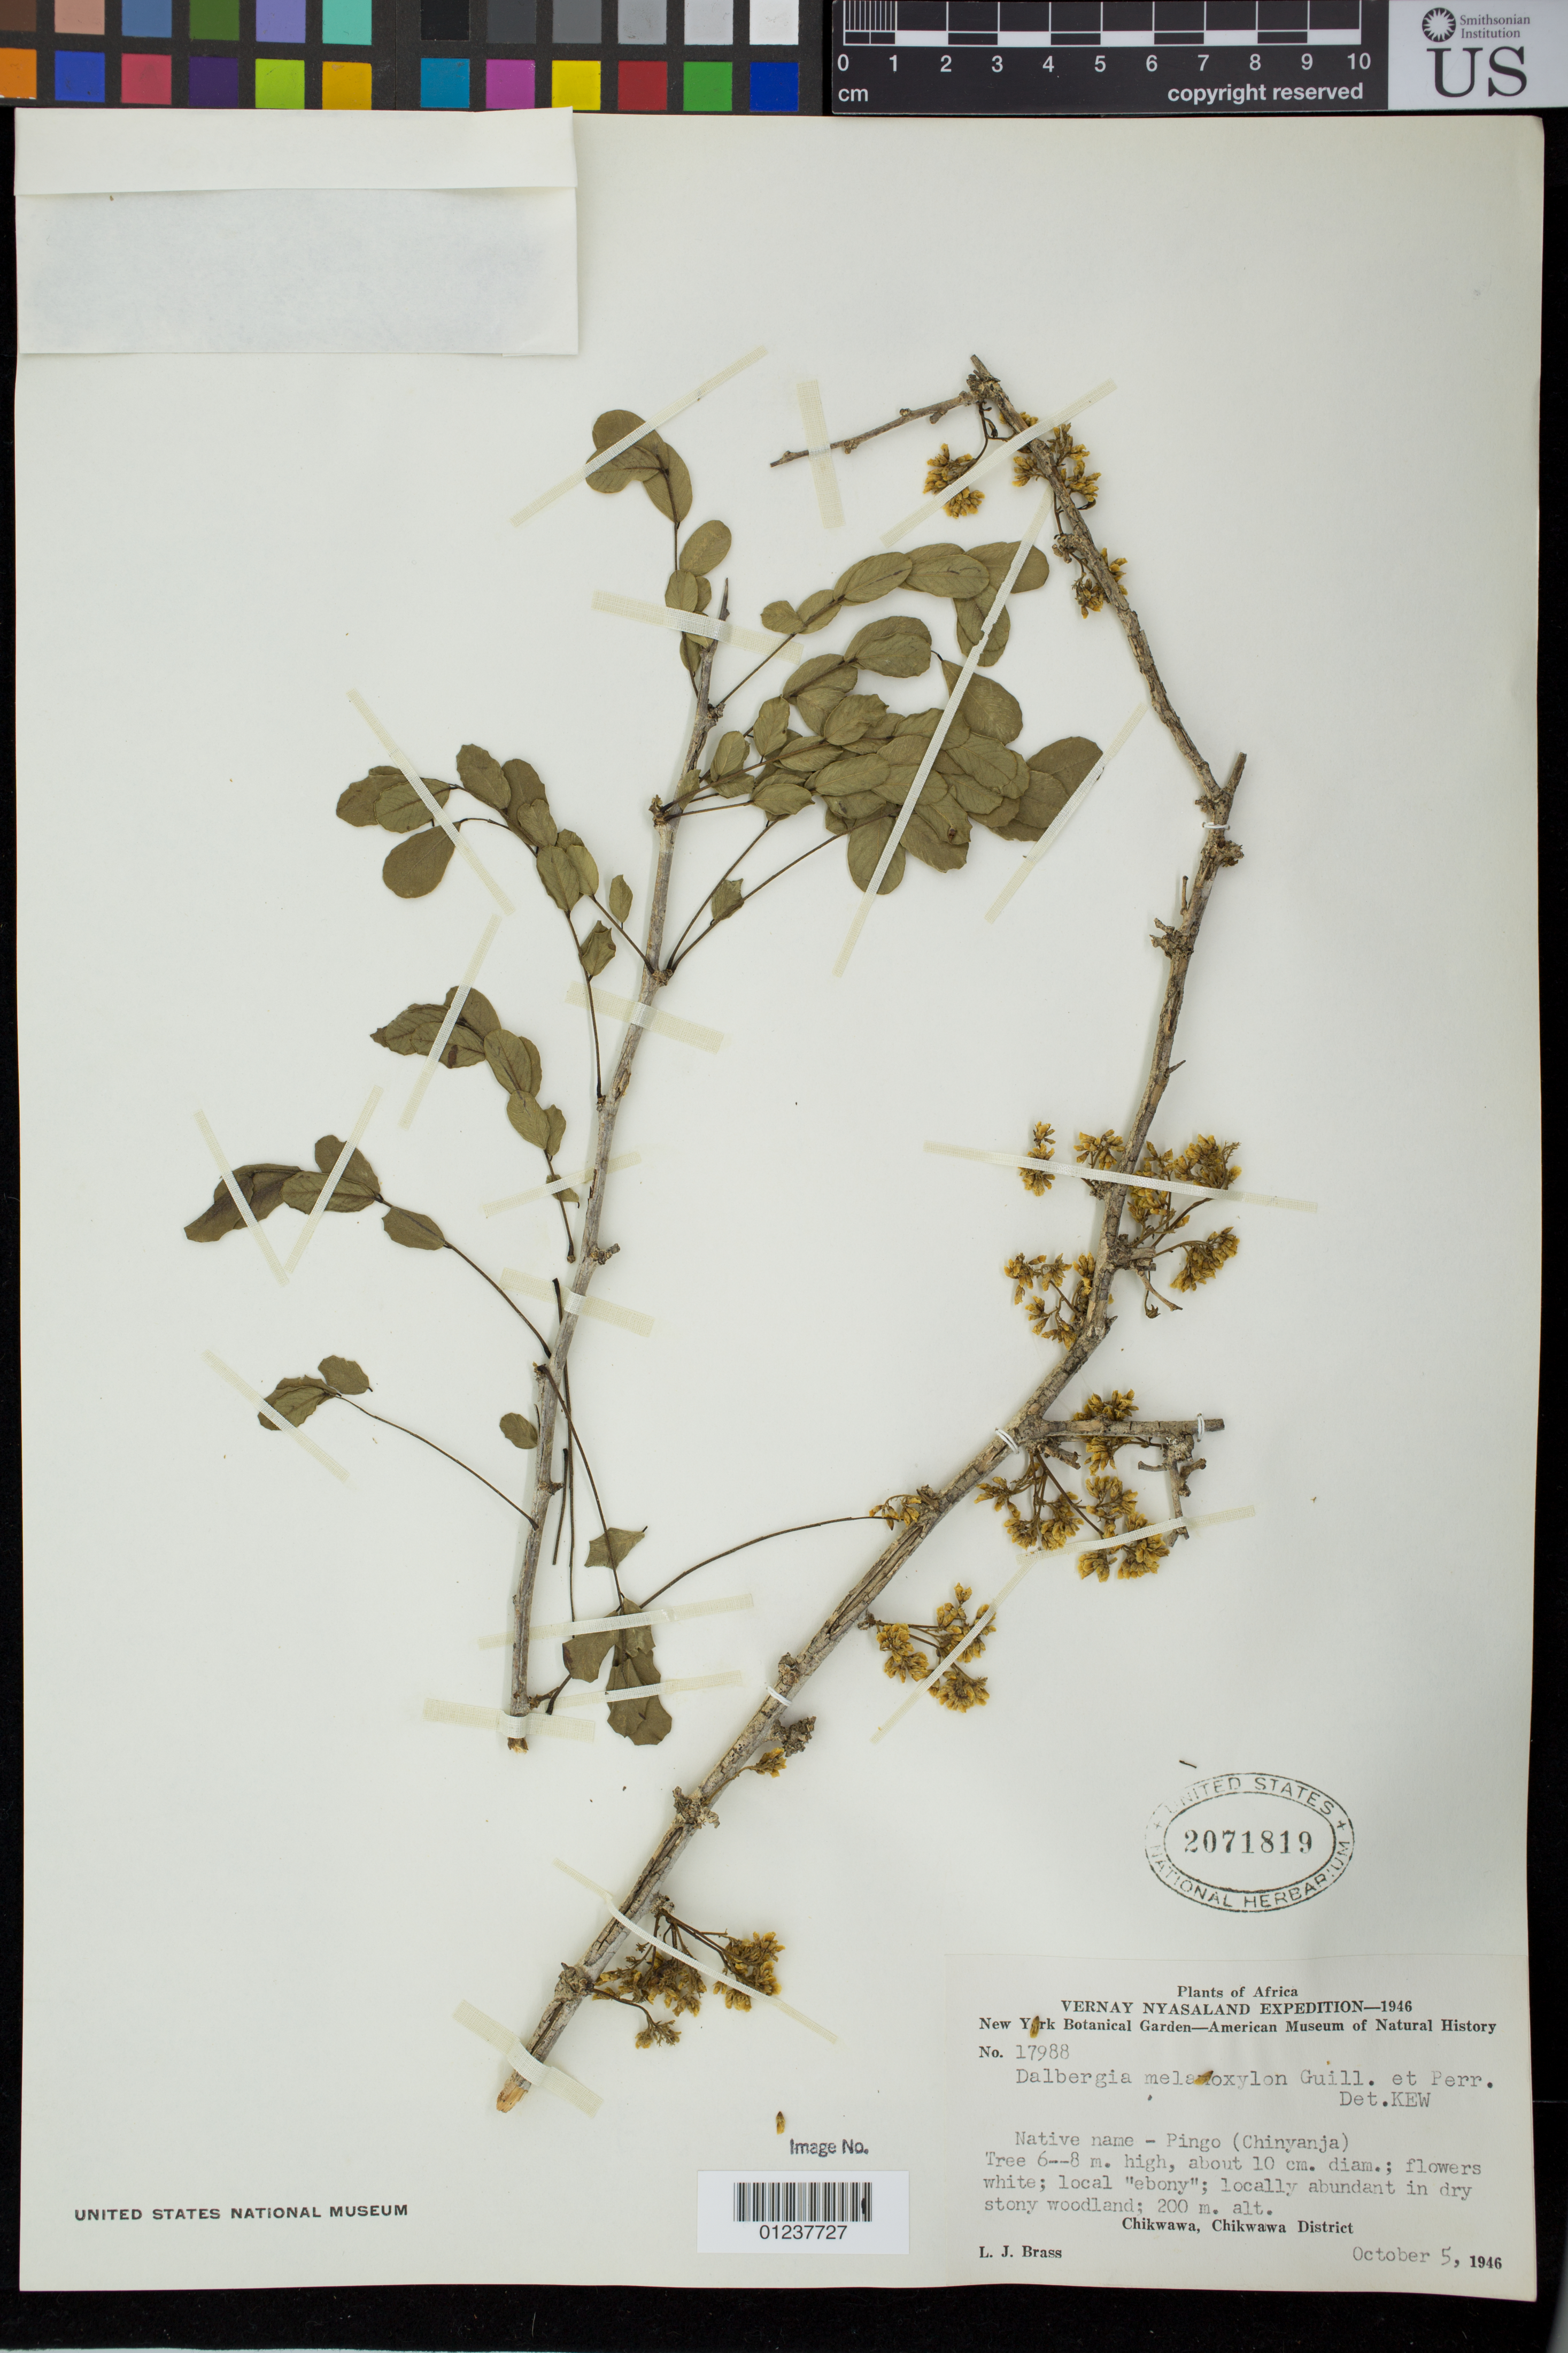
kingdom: Plantae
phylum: Tracheophyta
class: Magnoliopsida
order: Fabales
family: Fabaceae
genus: Dalbergia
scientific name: Dalbergia melanoxylon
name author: Guill. & Perr.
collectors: L. J. Brass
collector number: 17988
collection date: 1946-10-05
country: Malawi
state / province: Southern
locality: Chikwawa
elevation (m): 200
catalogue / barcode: US 2071819